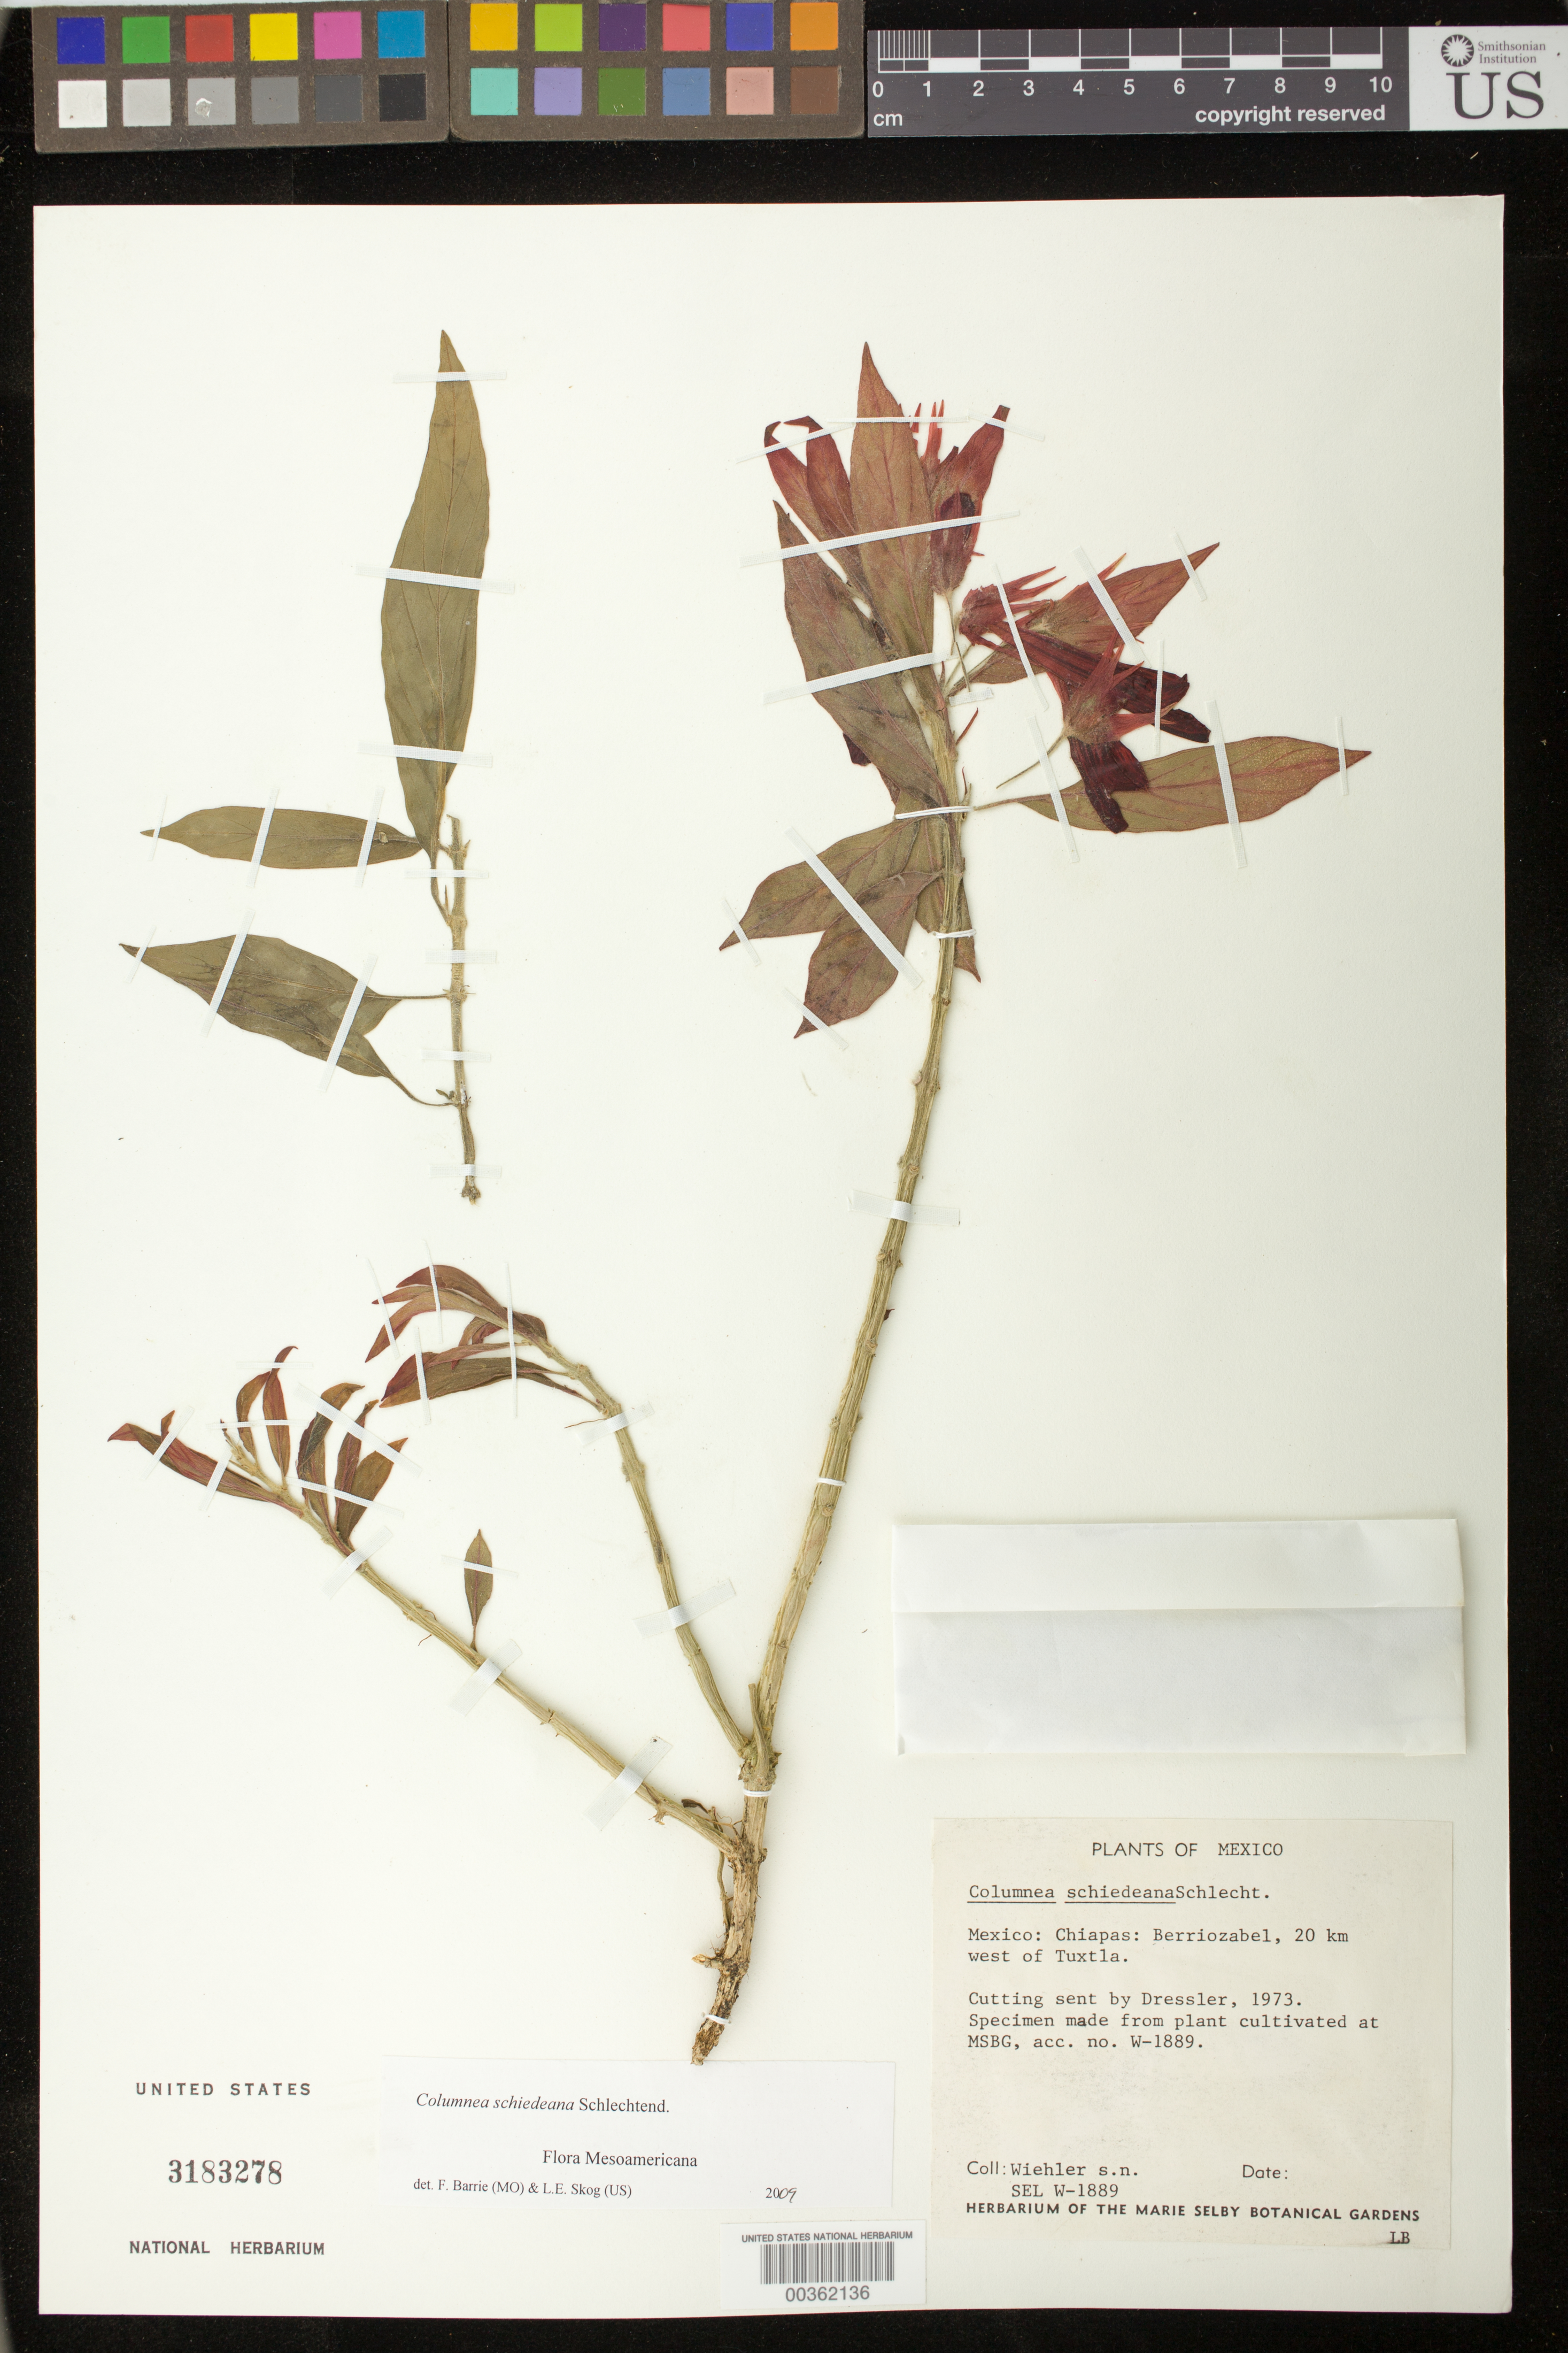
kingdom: Plantae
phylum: Tracheophyta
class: Magnoliopsida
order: Lamiales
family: Gesneriaceae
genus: Columnea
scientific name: Columnea schiedeana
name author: Schltdl.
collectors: H. J. Wiehler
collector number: s.n. [W-1889]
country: Mexico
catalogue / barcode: US 3183278